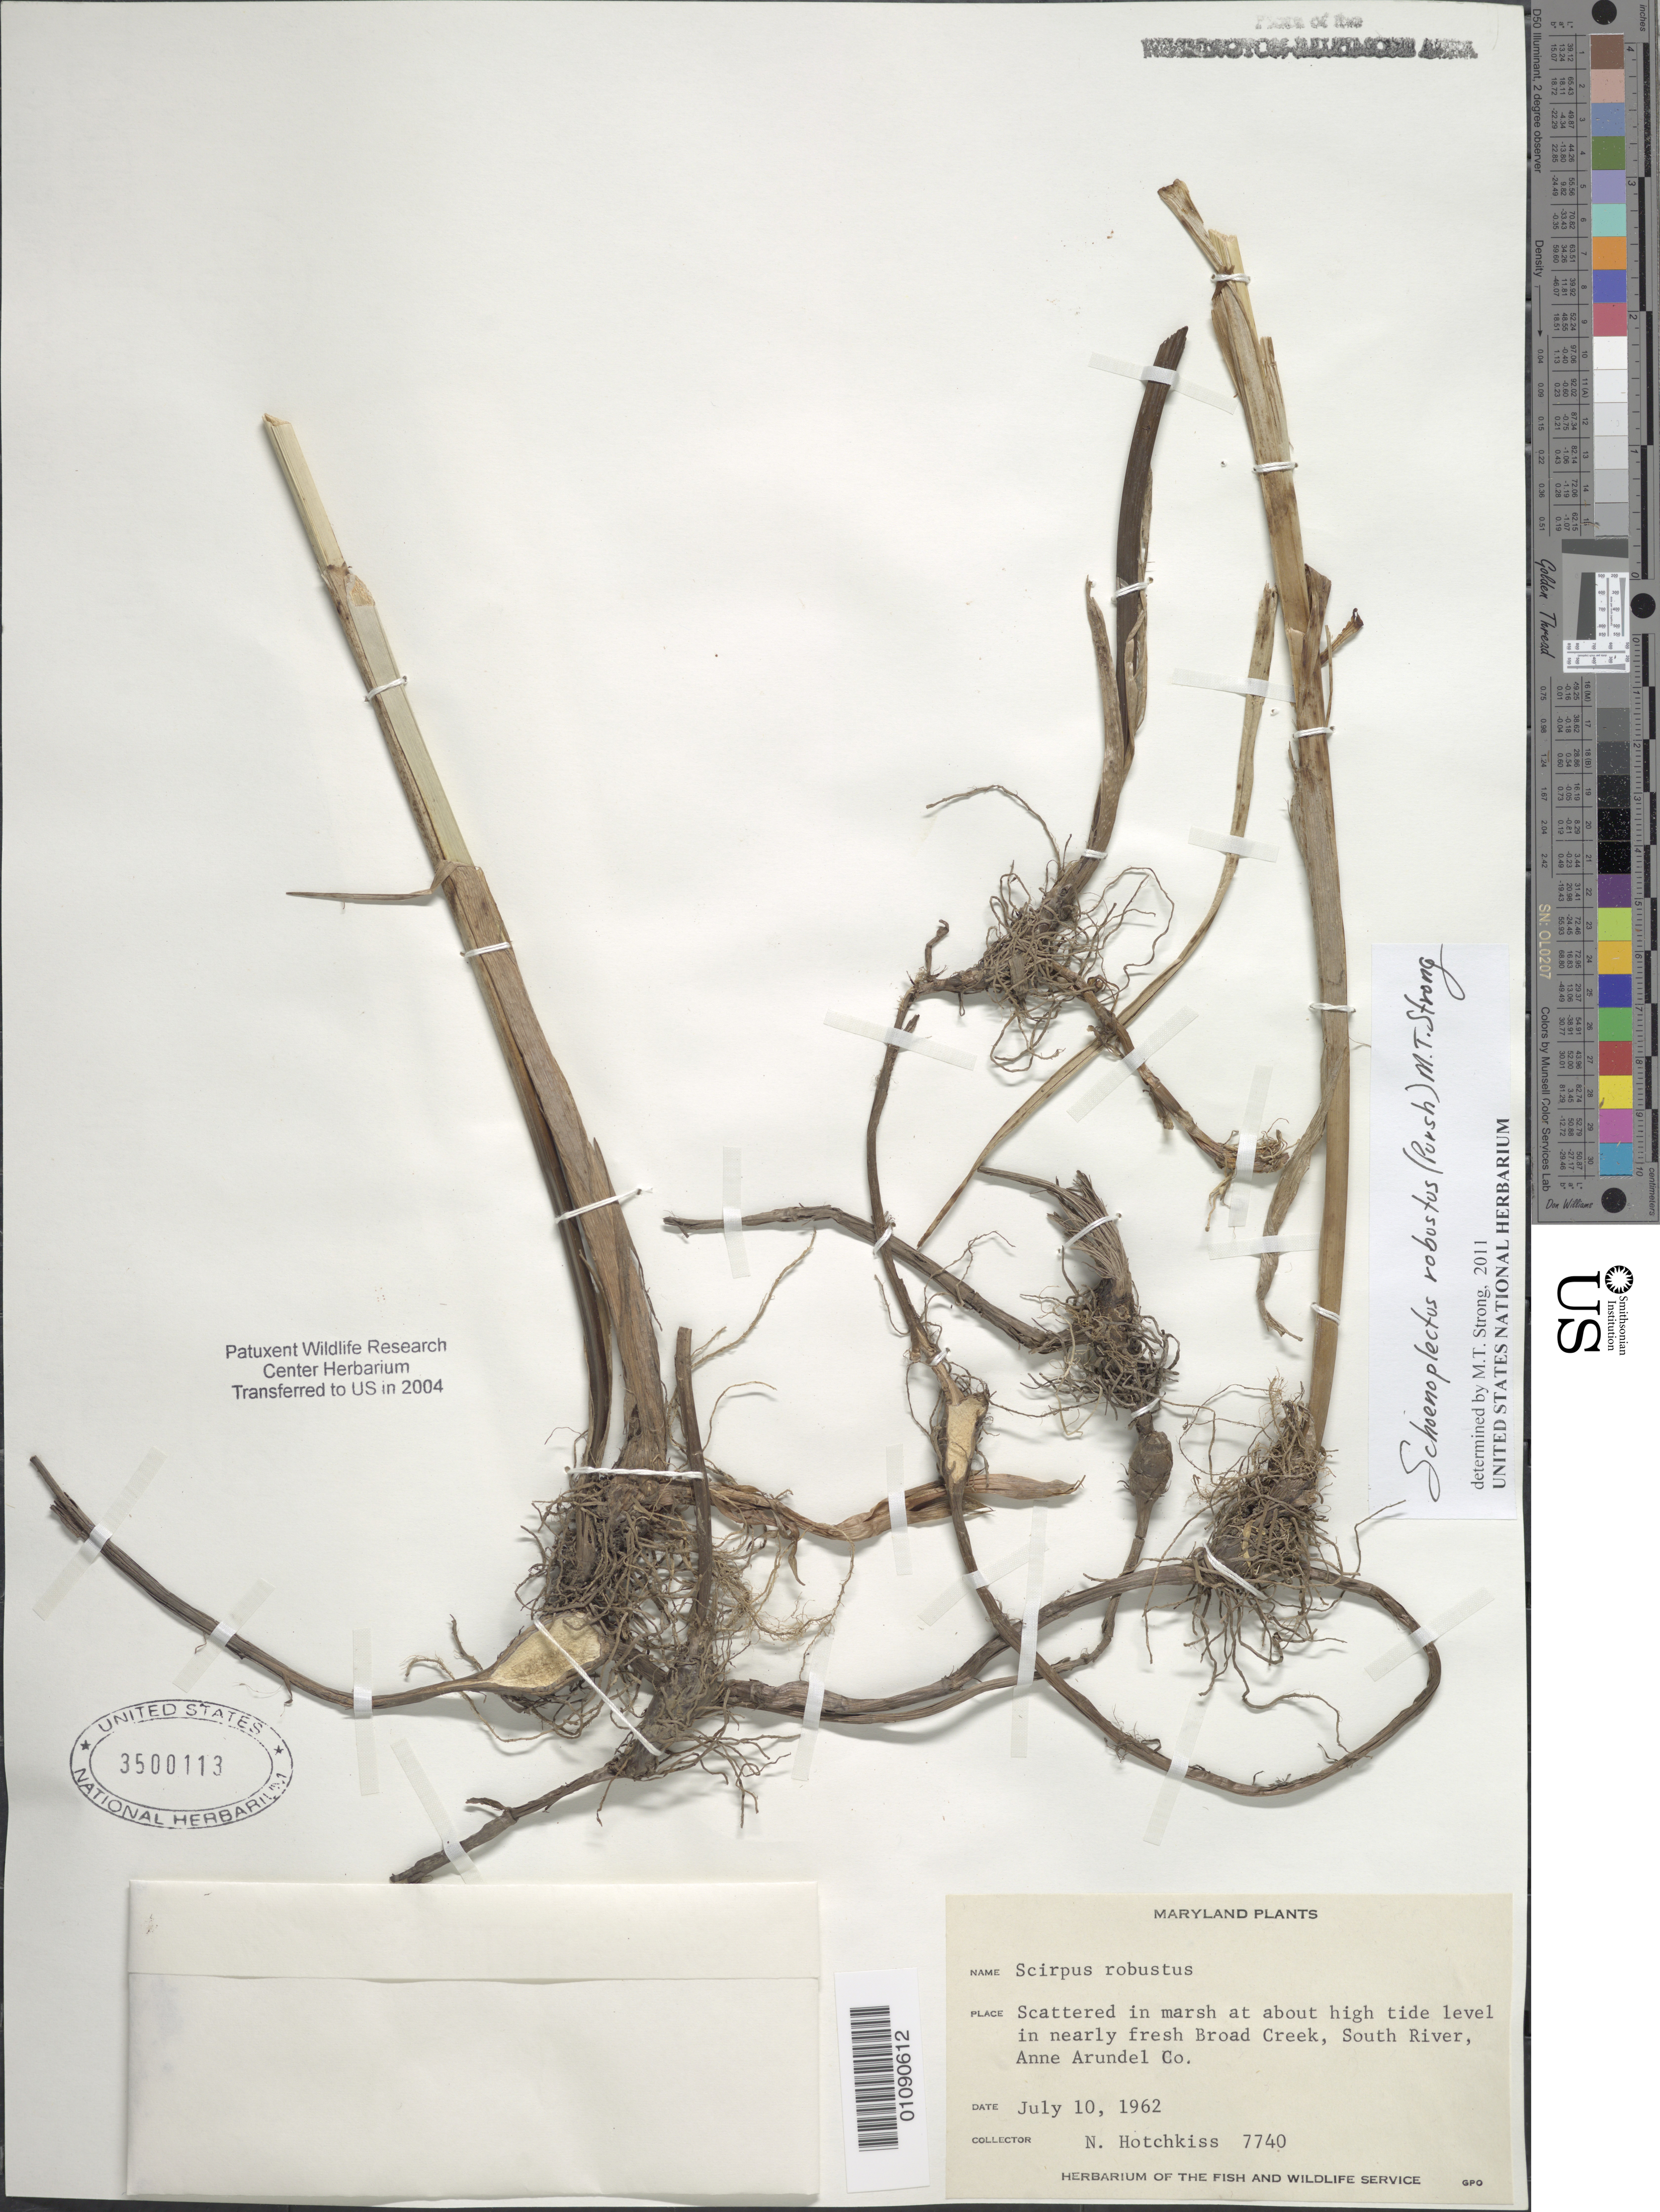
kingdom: Plantae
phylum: Tracheophyta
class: Liliopsida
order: Poales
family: Cyperaceae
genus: Bolboschoenus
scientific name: Bolboschoenus robustus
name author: (Pursh) Soják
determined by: Strong, M. T., (US), Smithsonian Institution - National Museum of Natural History (UNITED STATES)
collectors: N. Hotchkiss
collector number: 7740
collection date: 1962-07-10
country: United States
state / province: Maryland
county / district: Anne Arundel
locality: Broad Creek, South River.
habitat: Scattered in marsh at about high tide level in nearly fresh river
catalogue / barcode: US 3500113